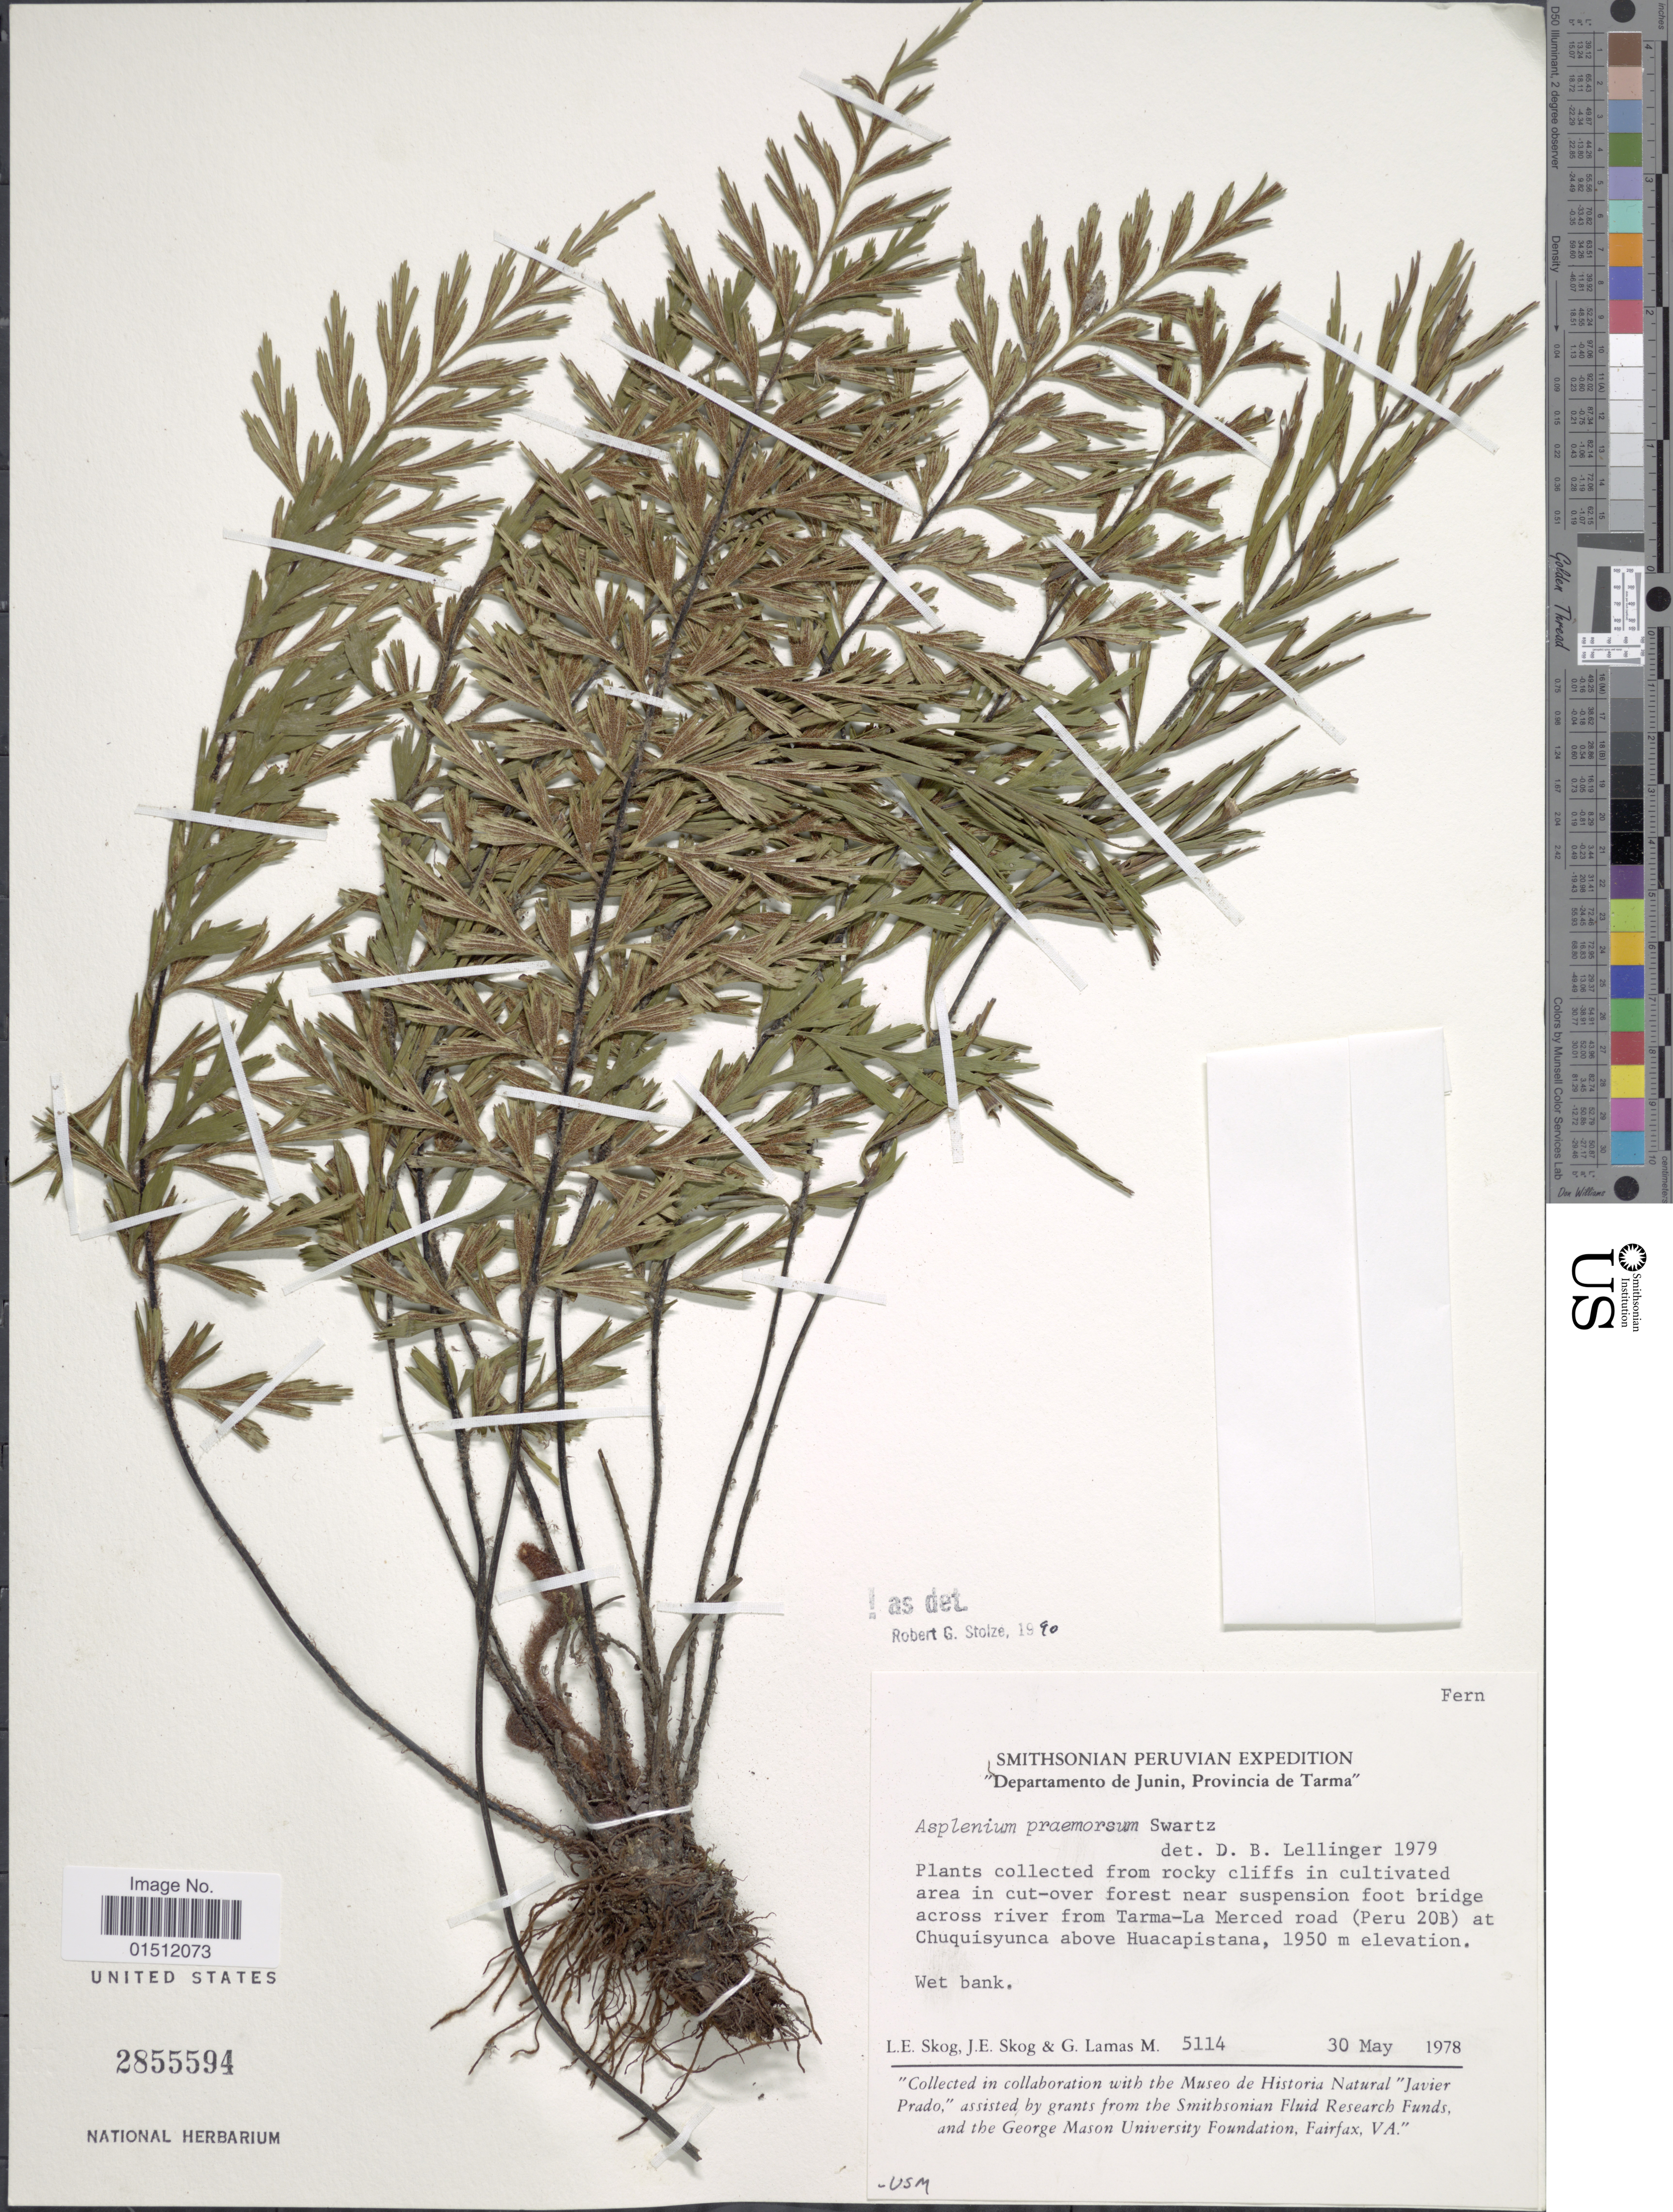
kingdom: Plantae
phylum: Tracheophyta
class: Polypodiopsida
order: Polypodiales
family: Aspleniaceae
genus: Asplenium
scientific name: Asplenium praemorsum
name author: Sw.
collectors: L. E. Skog, J. E. Skog & G. Lamas M.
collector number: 5114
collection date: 1978-05-30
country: Peru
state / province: Junín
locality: Departamento de Junin, Provincia de Tarma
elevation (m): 1950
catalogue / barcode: US 2855594